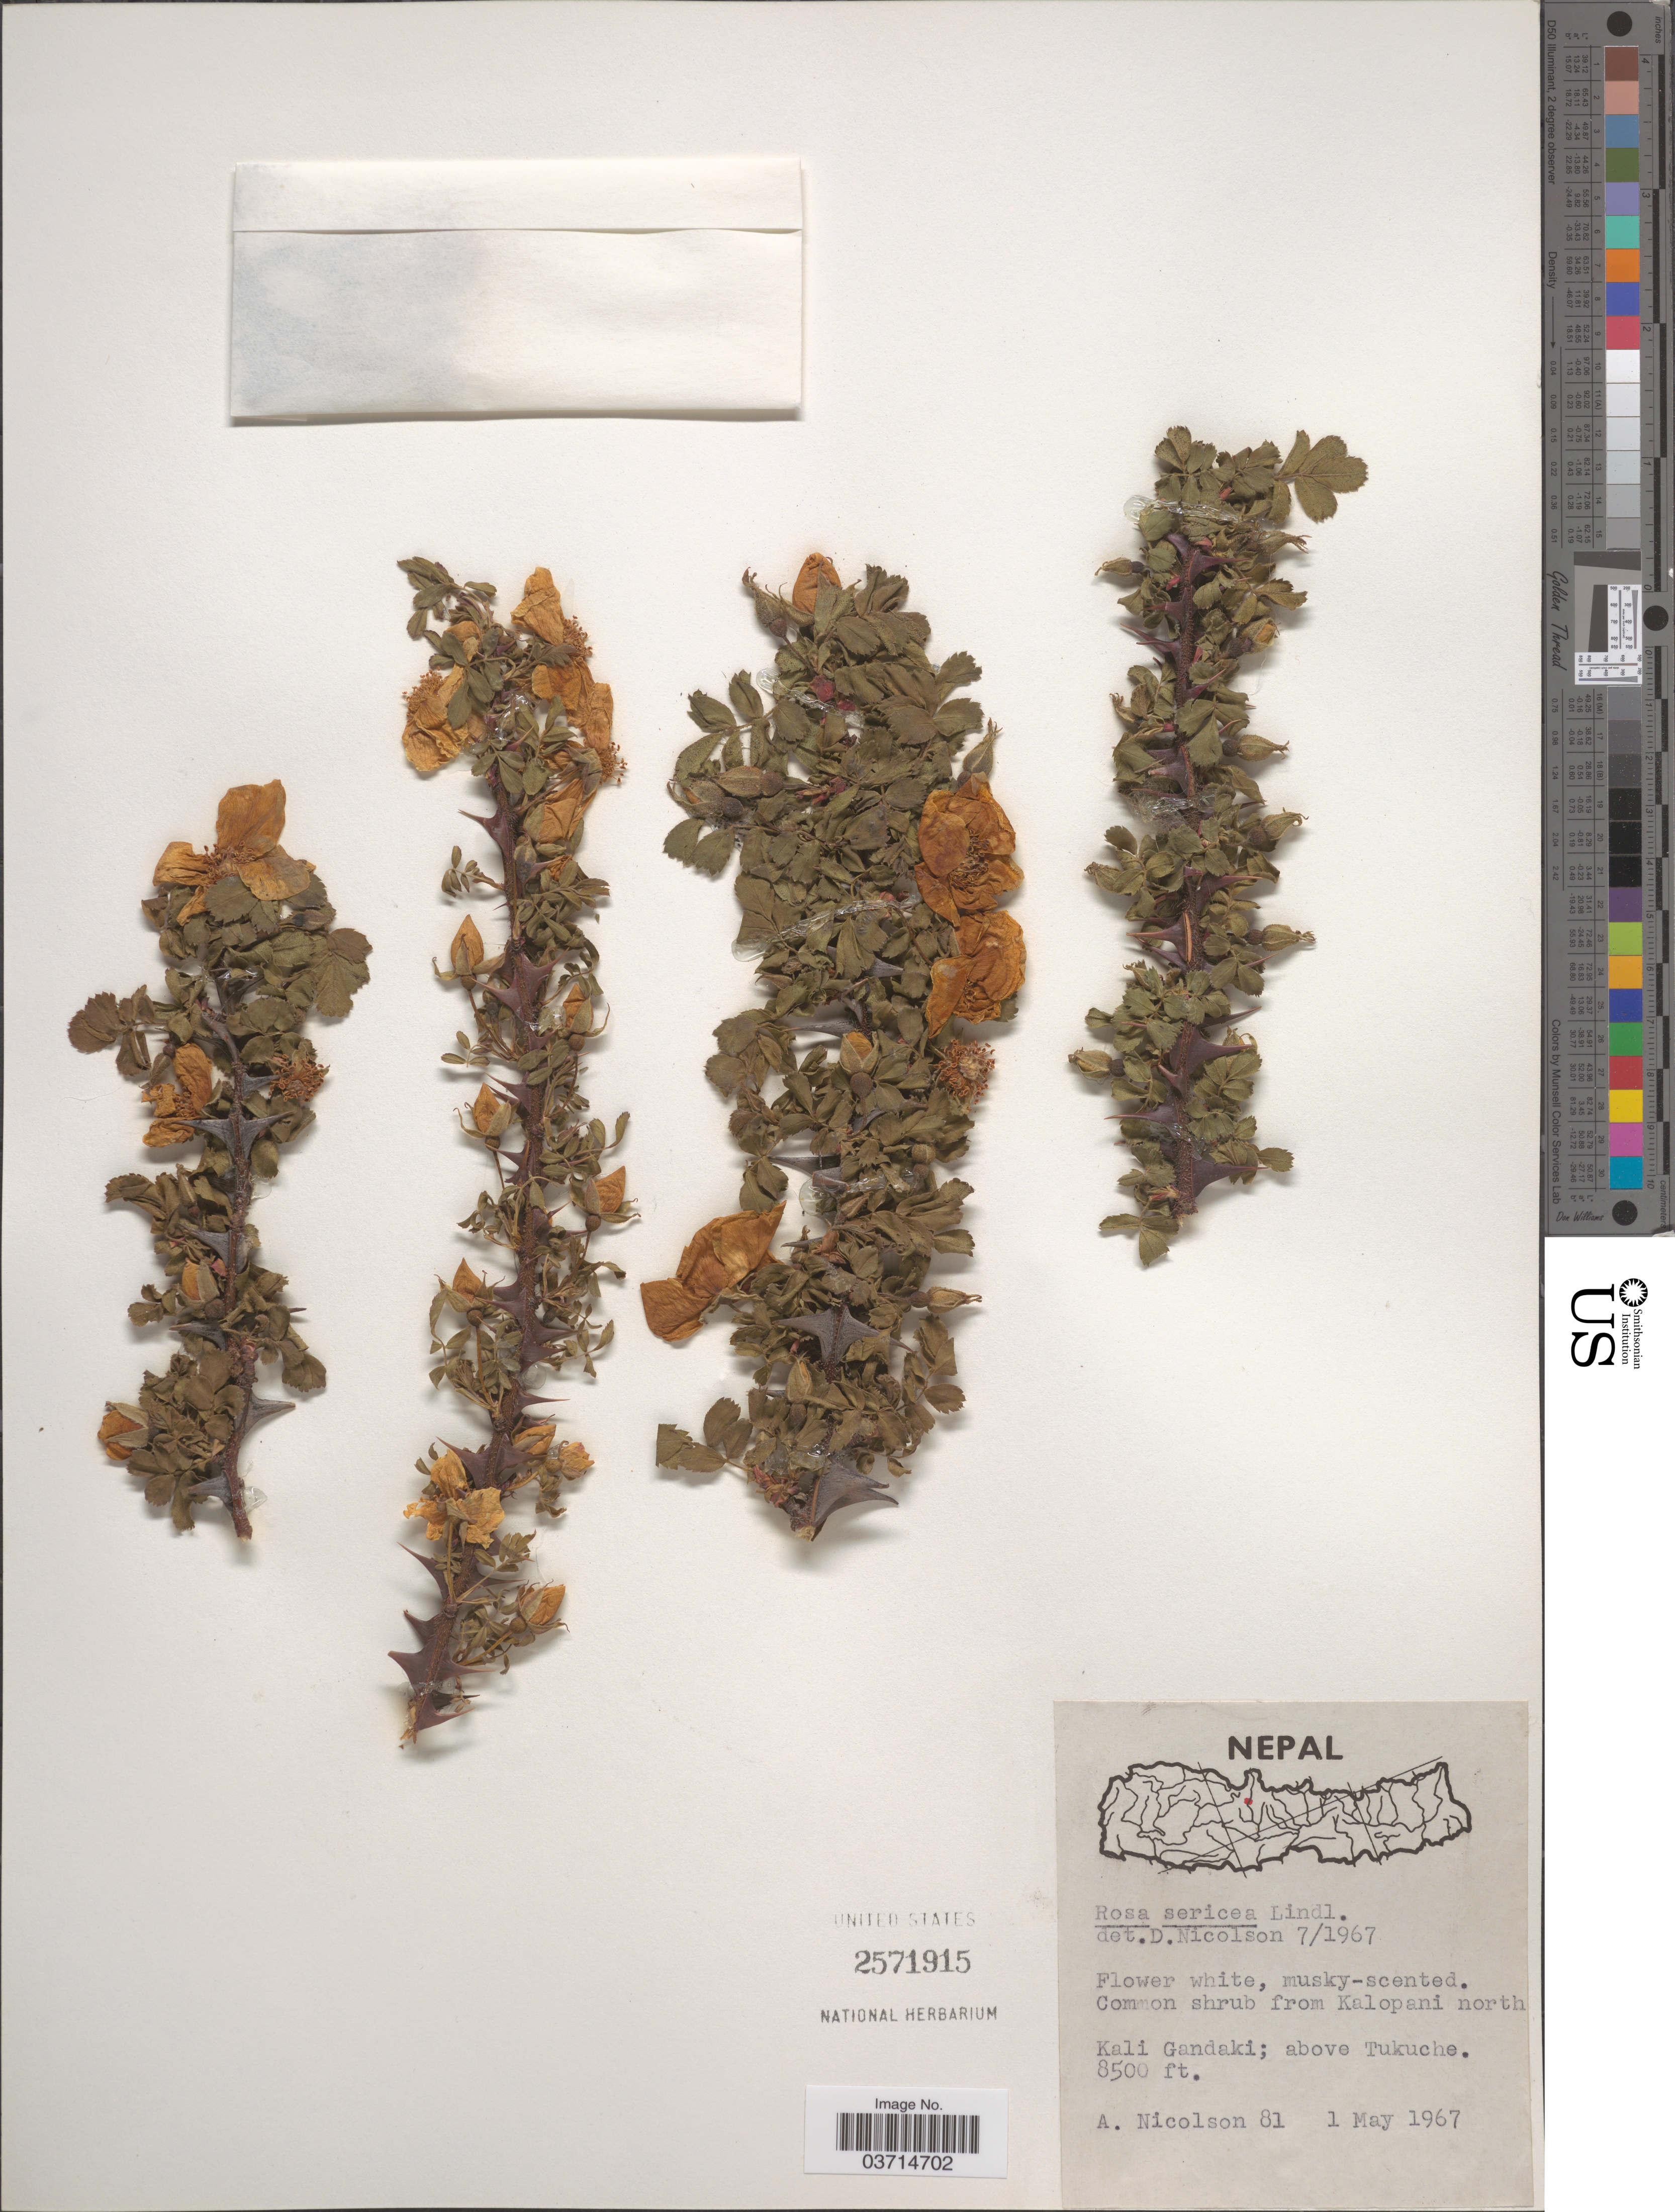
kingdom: Plantae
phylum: Tracheophyta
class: Magnoliopsida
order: Rosales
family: Rosaceae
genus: Rosa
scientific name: Rosa omeiensis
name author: Rolfe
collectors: A. C. Nicolson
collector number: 81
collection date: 1967-05-01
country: Nepal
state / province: Gandaki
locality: Kali Gandaki; above Tukuche.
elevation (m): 2591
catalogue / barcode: US 2571915